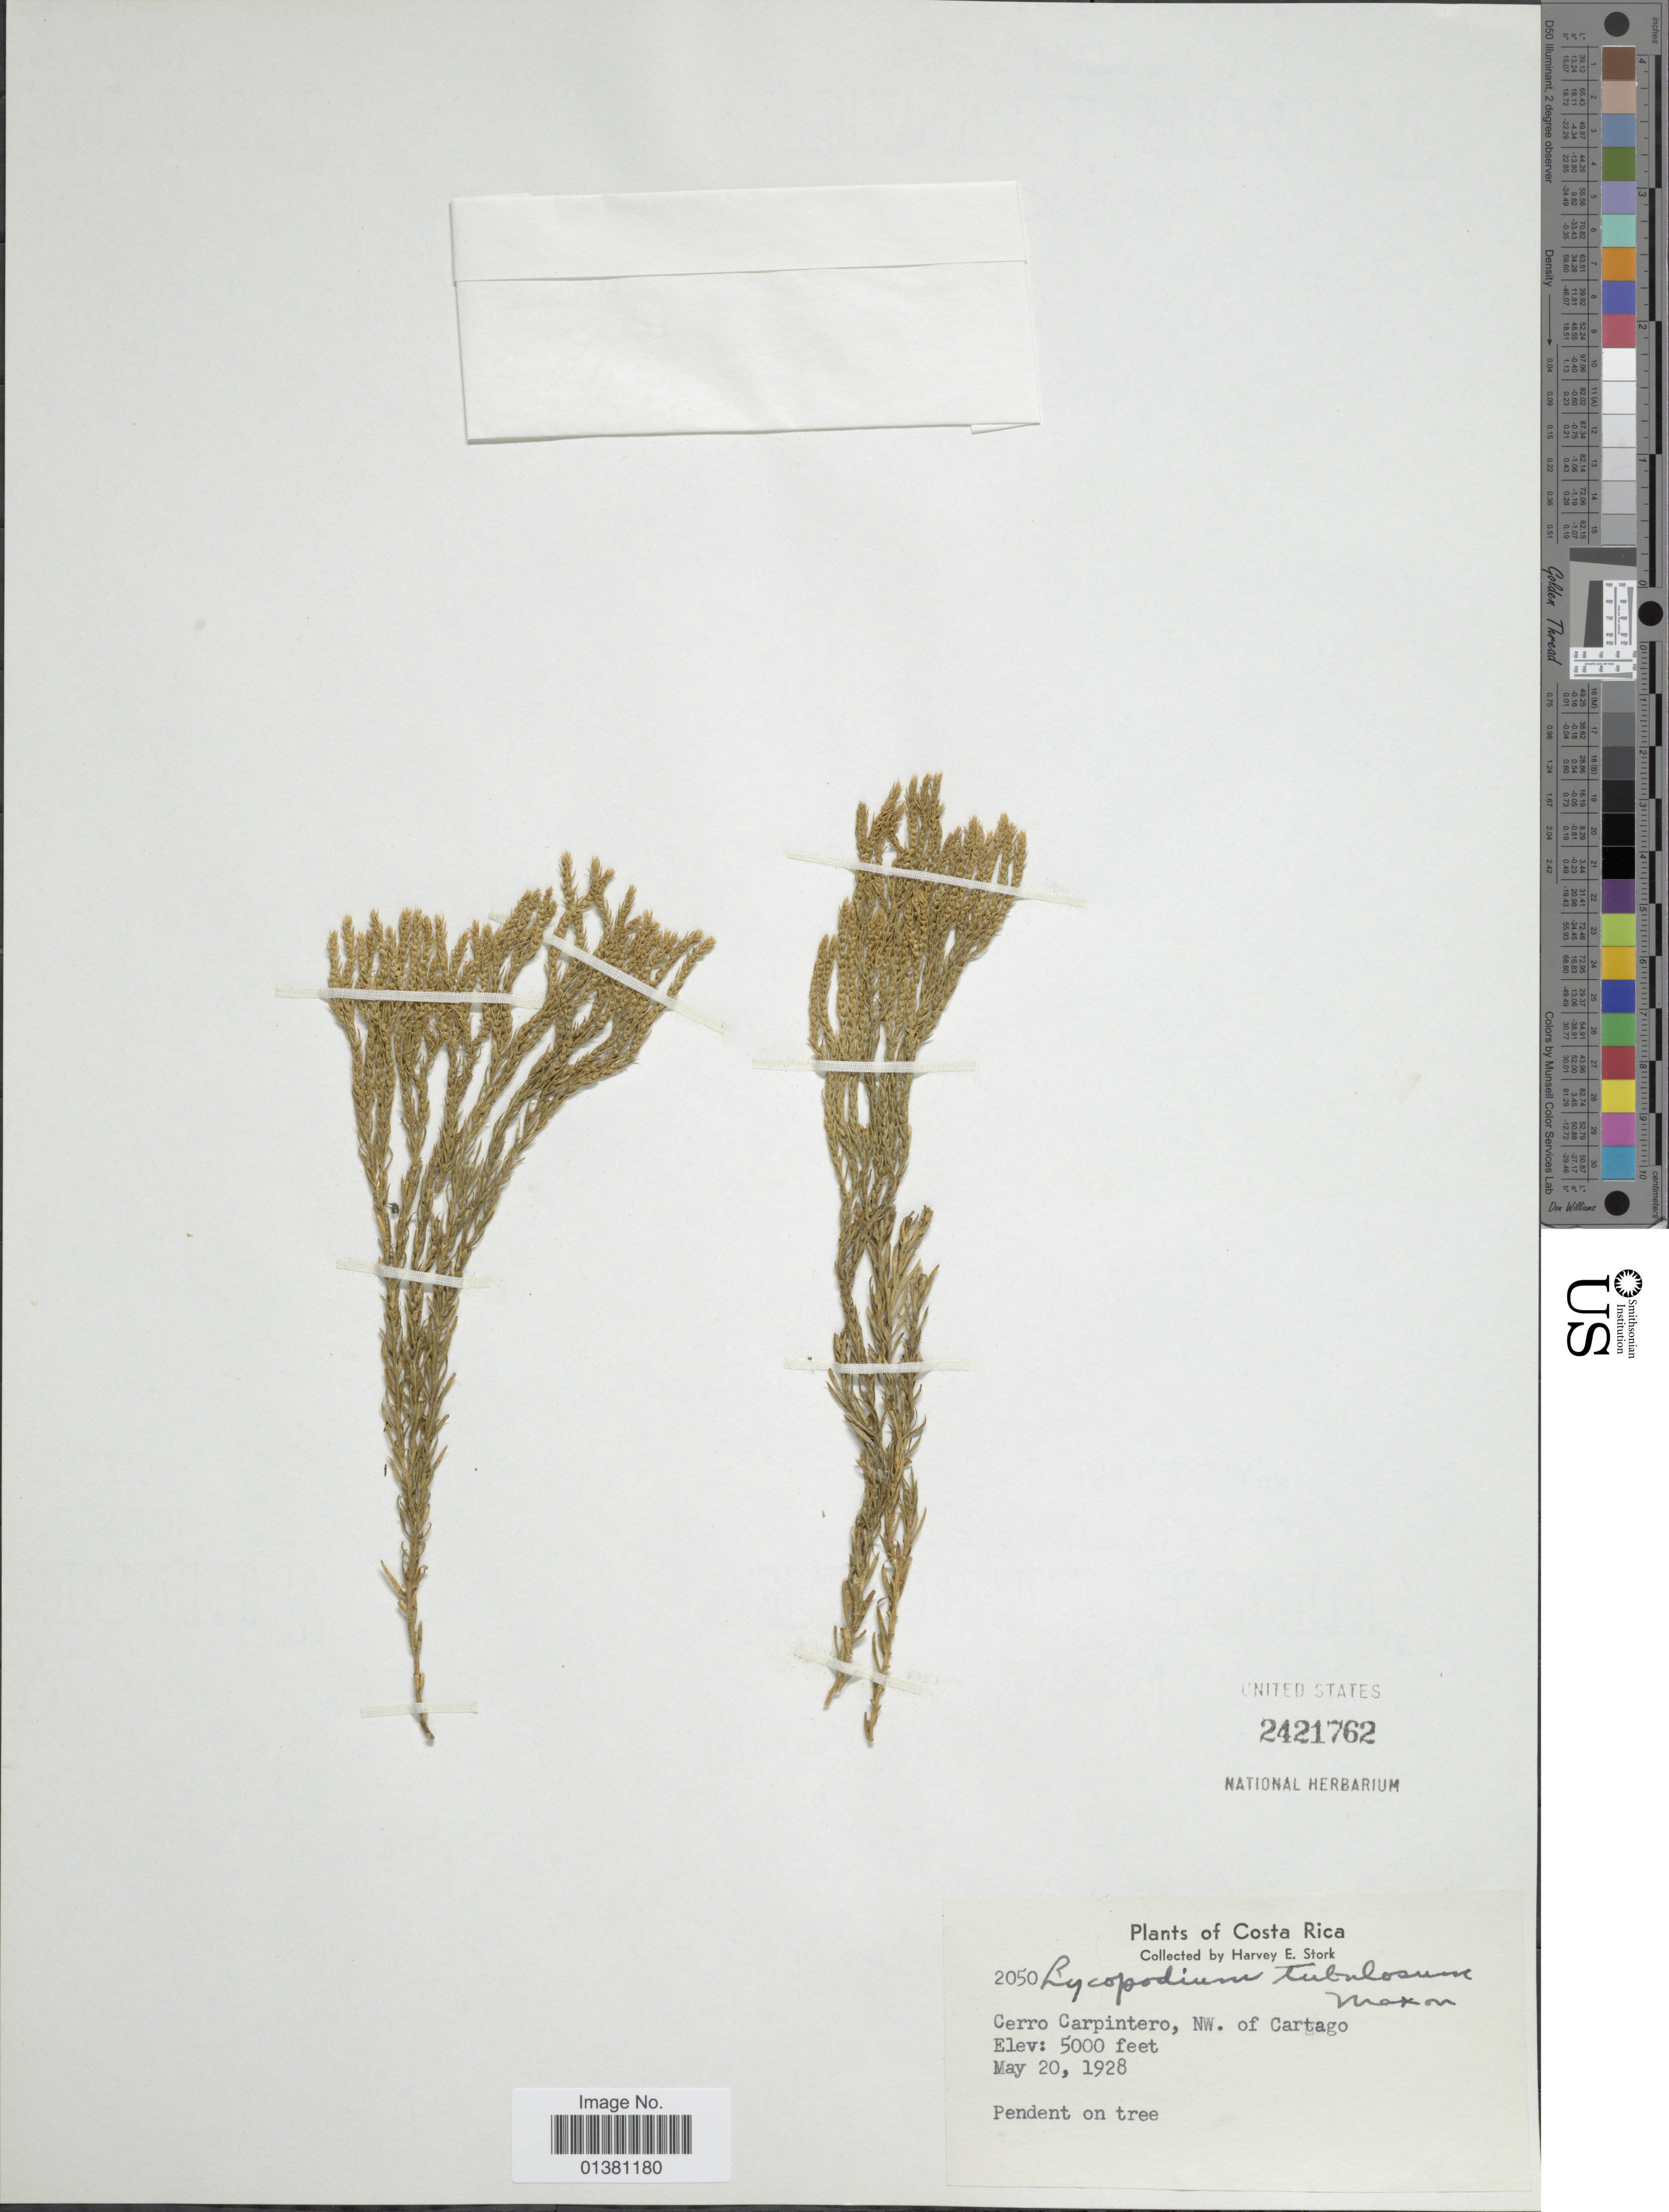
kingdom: Plantae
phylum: Tracheophyta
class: Lycopodiopsida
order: Lycopodiales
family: Lycopodiaceae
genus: Phlegmariurus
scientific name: Phlegmariurus tubulosus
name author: (Maxon) B. Øllg.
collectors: H. E. Stork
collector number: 2050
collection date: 1928-05-20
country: Costa Rica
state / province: Cartago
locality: Cerro Carpintero, NW of Cartago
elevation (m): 1524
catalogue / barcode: US 2421762